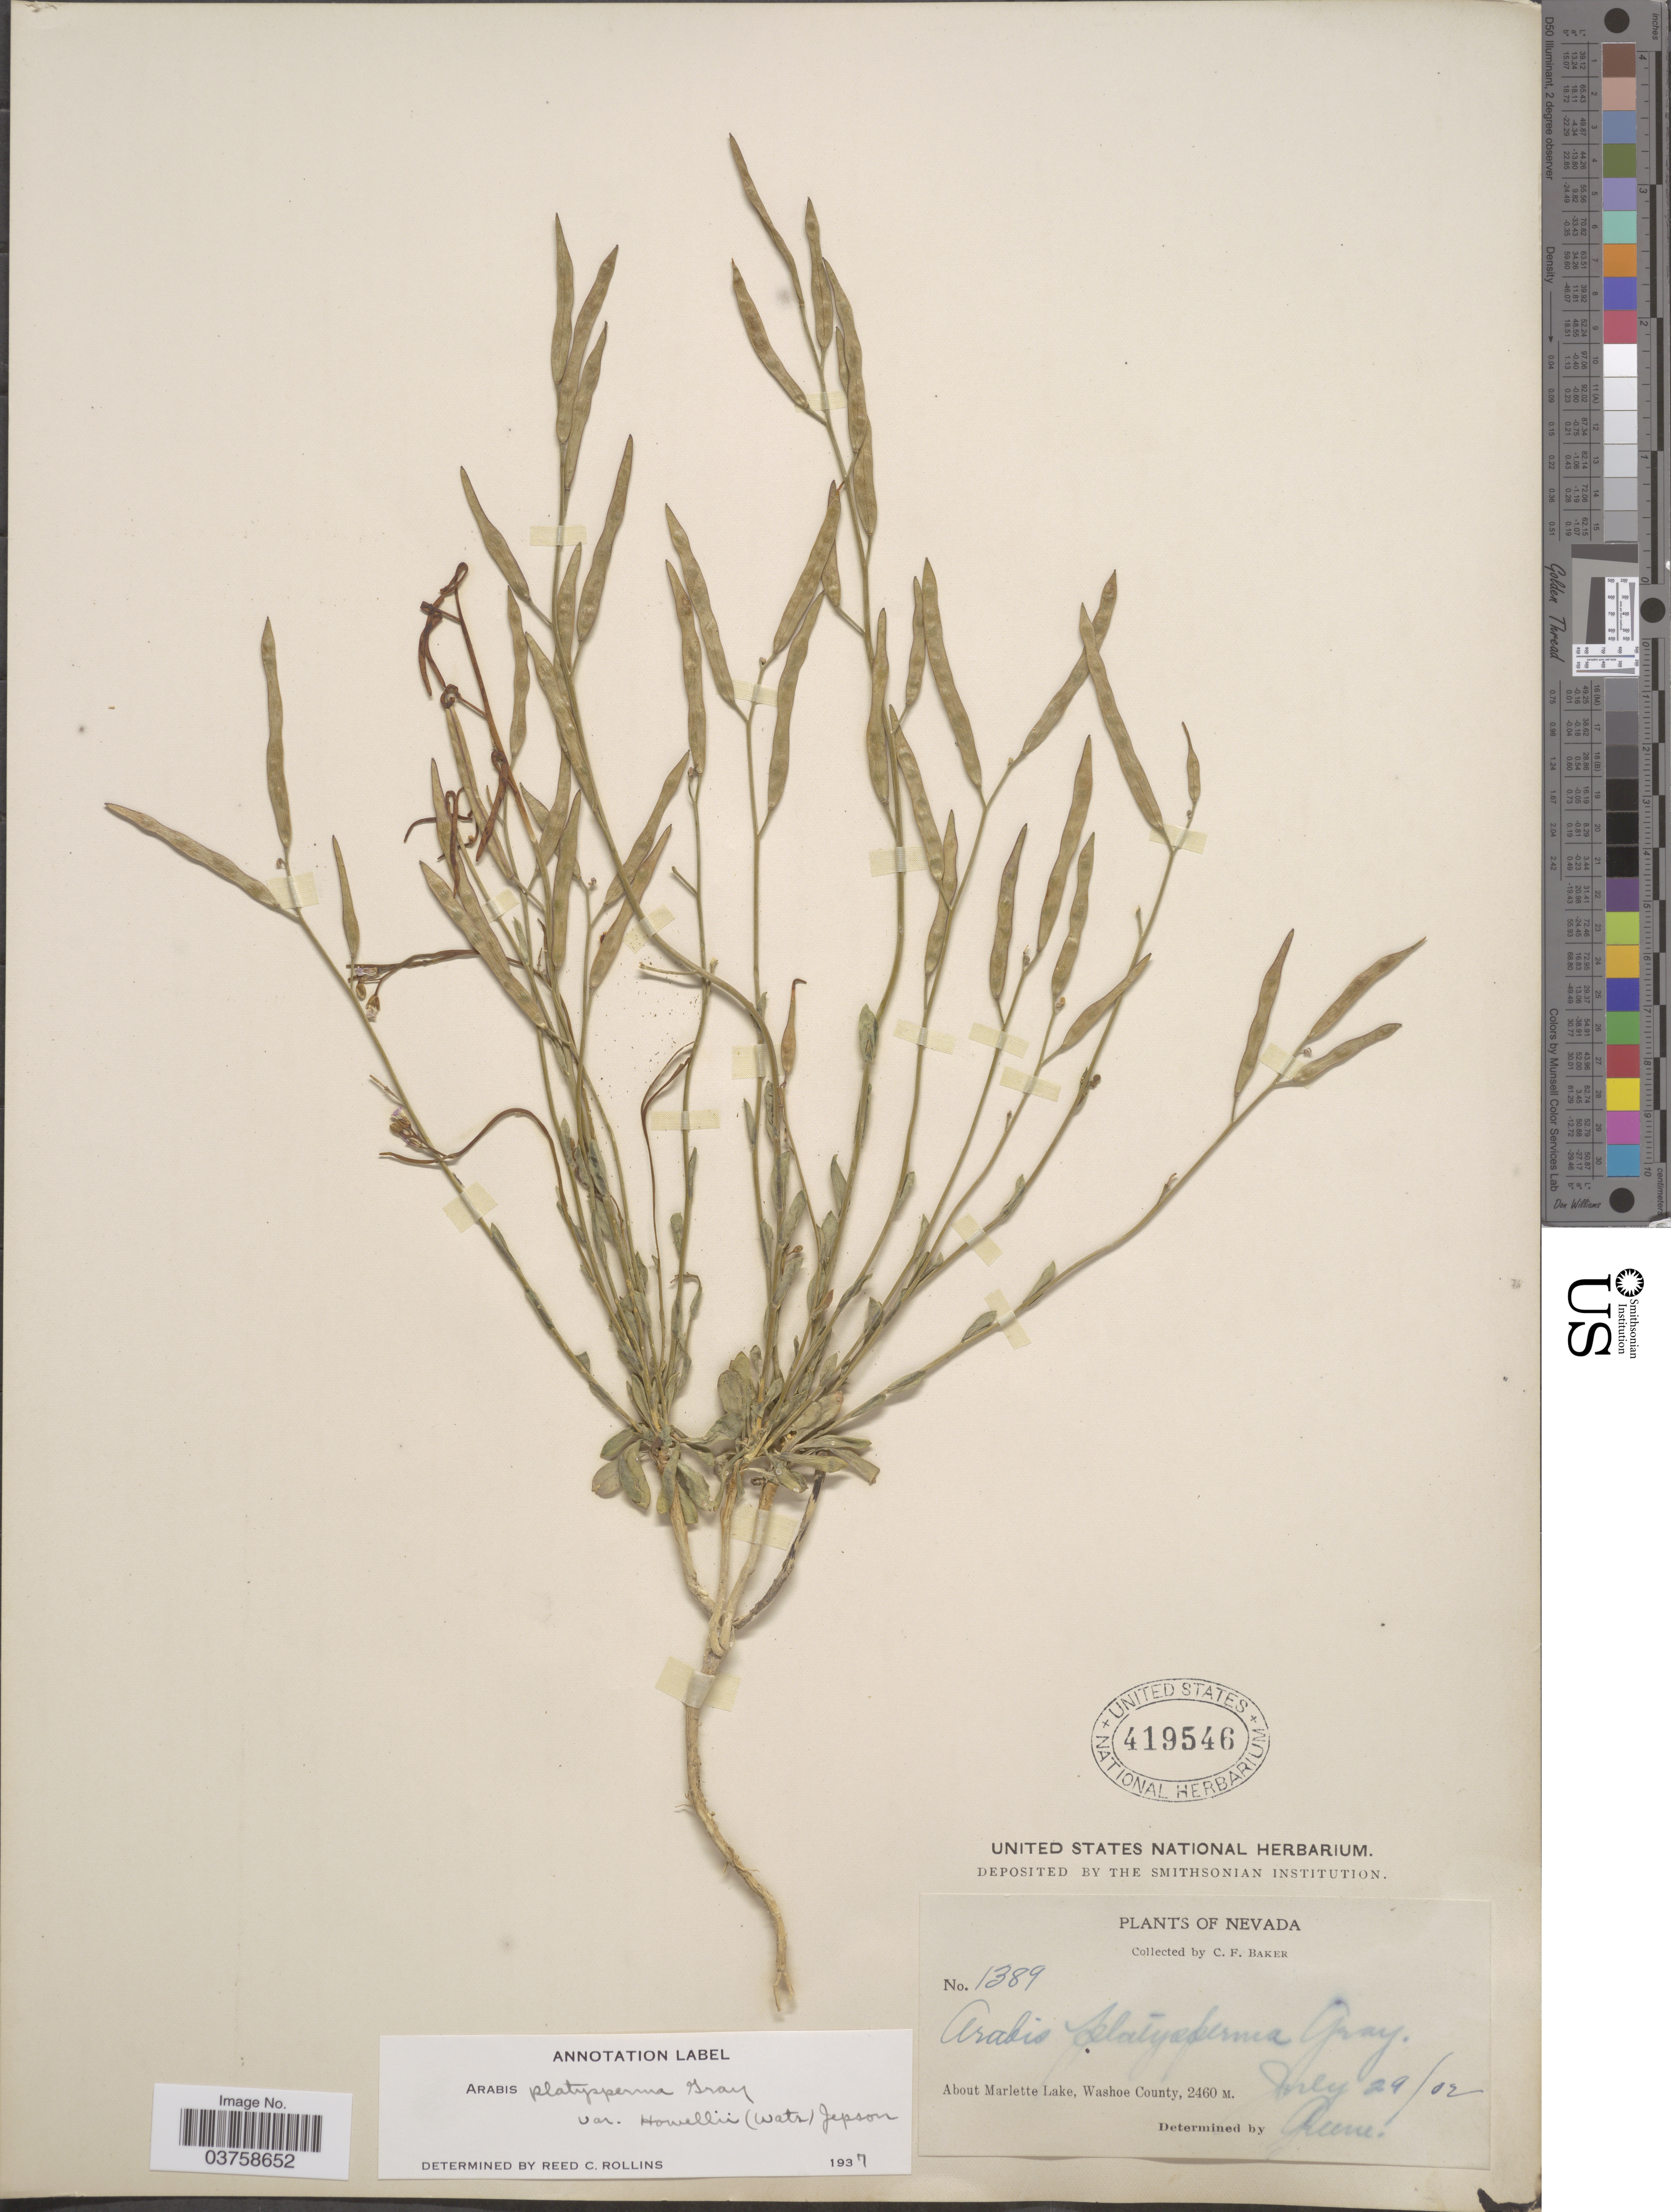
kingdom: Plantae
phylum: Tracheophyta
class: Magnoliopsida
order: Brassicales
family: Brassicaceae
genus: Arabis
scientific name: Arabis platysperma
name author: A. Gray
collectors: C. F. Baker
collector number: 1389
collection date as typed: Transcribed d/m/y: 29/7/2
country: United States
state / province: Nevada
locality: About Marlette Lake, Washoe County.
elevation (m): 2460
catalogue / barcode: US 419546